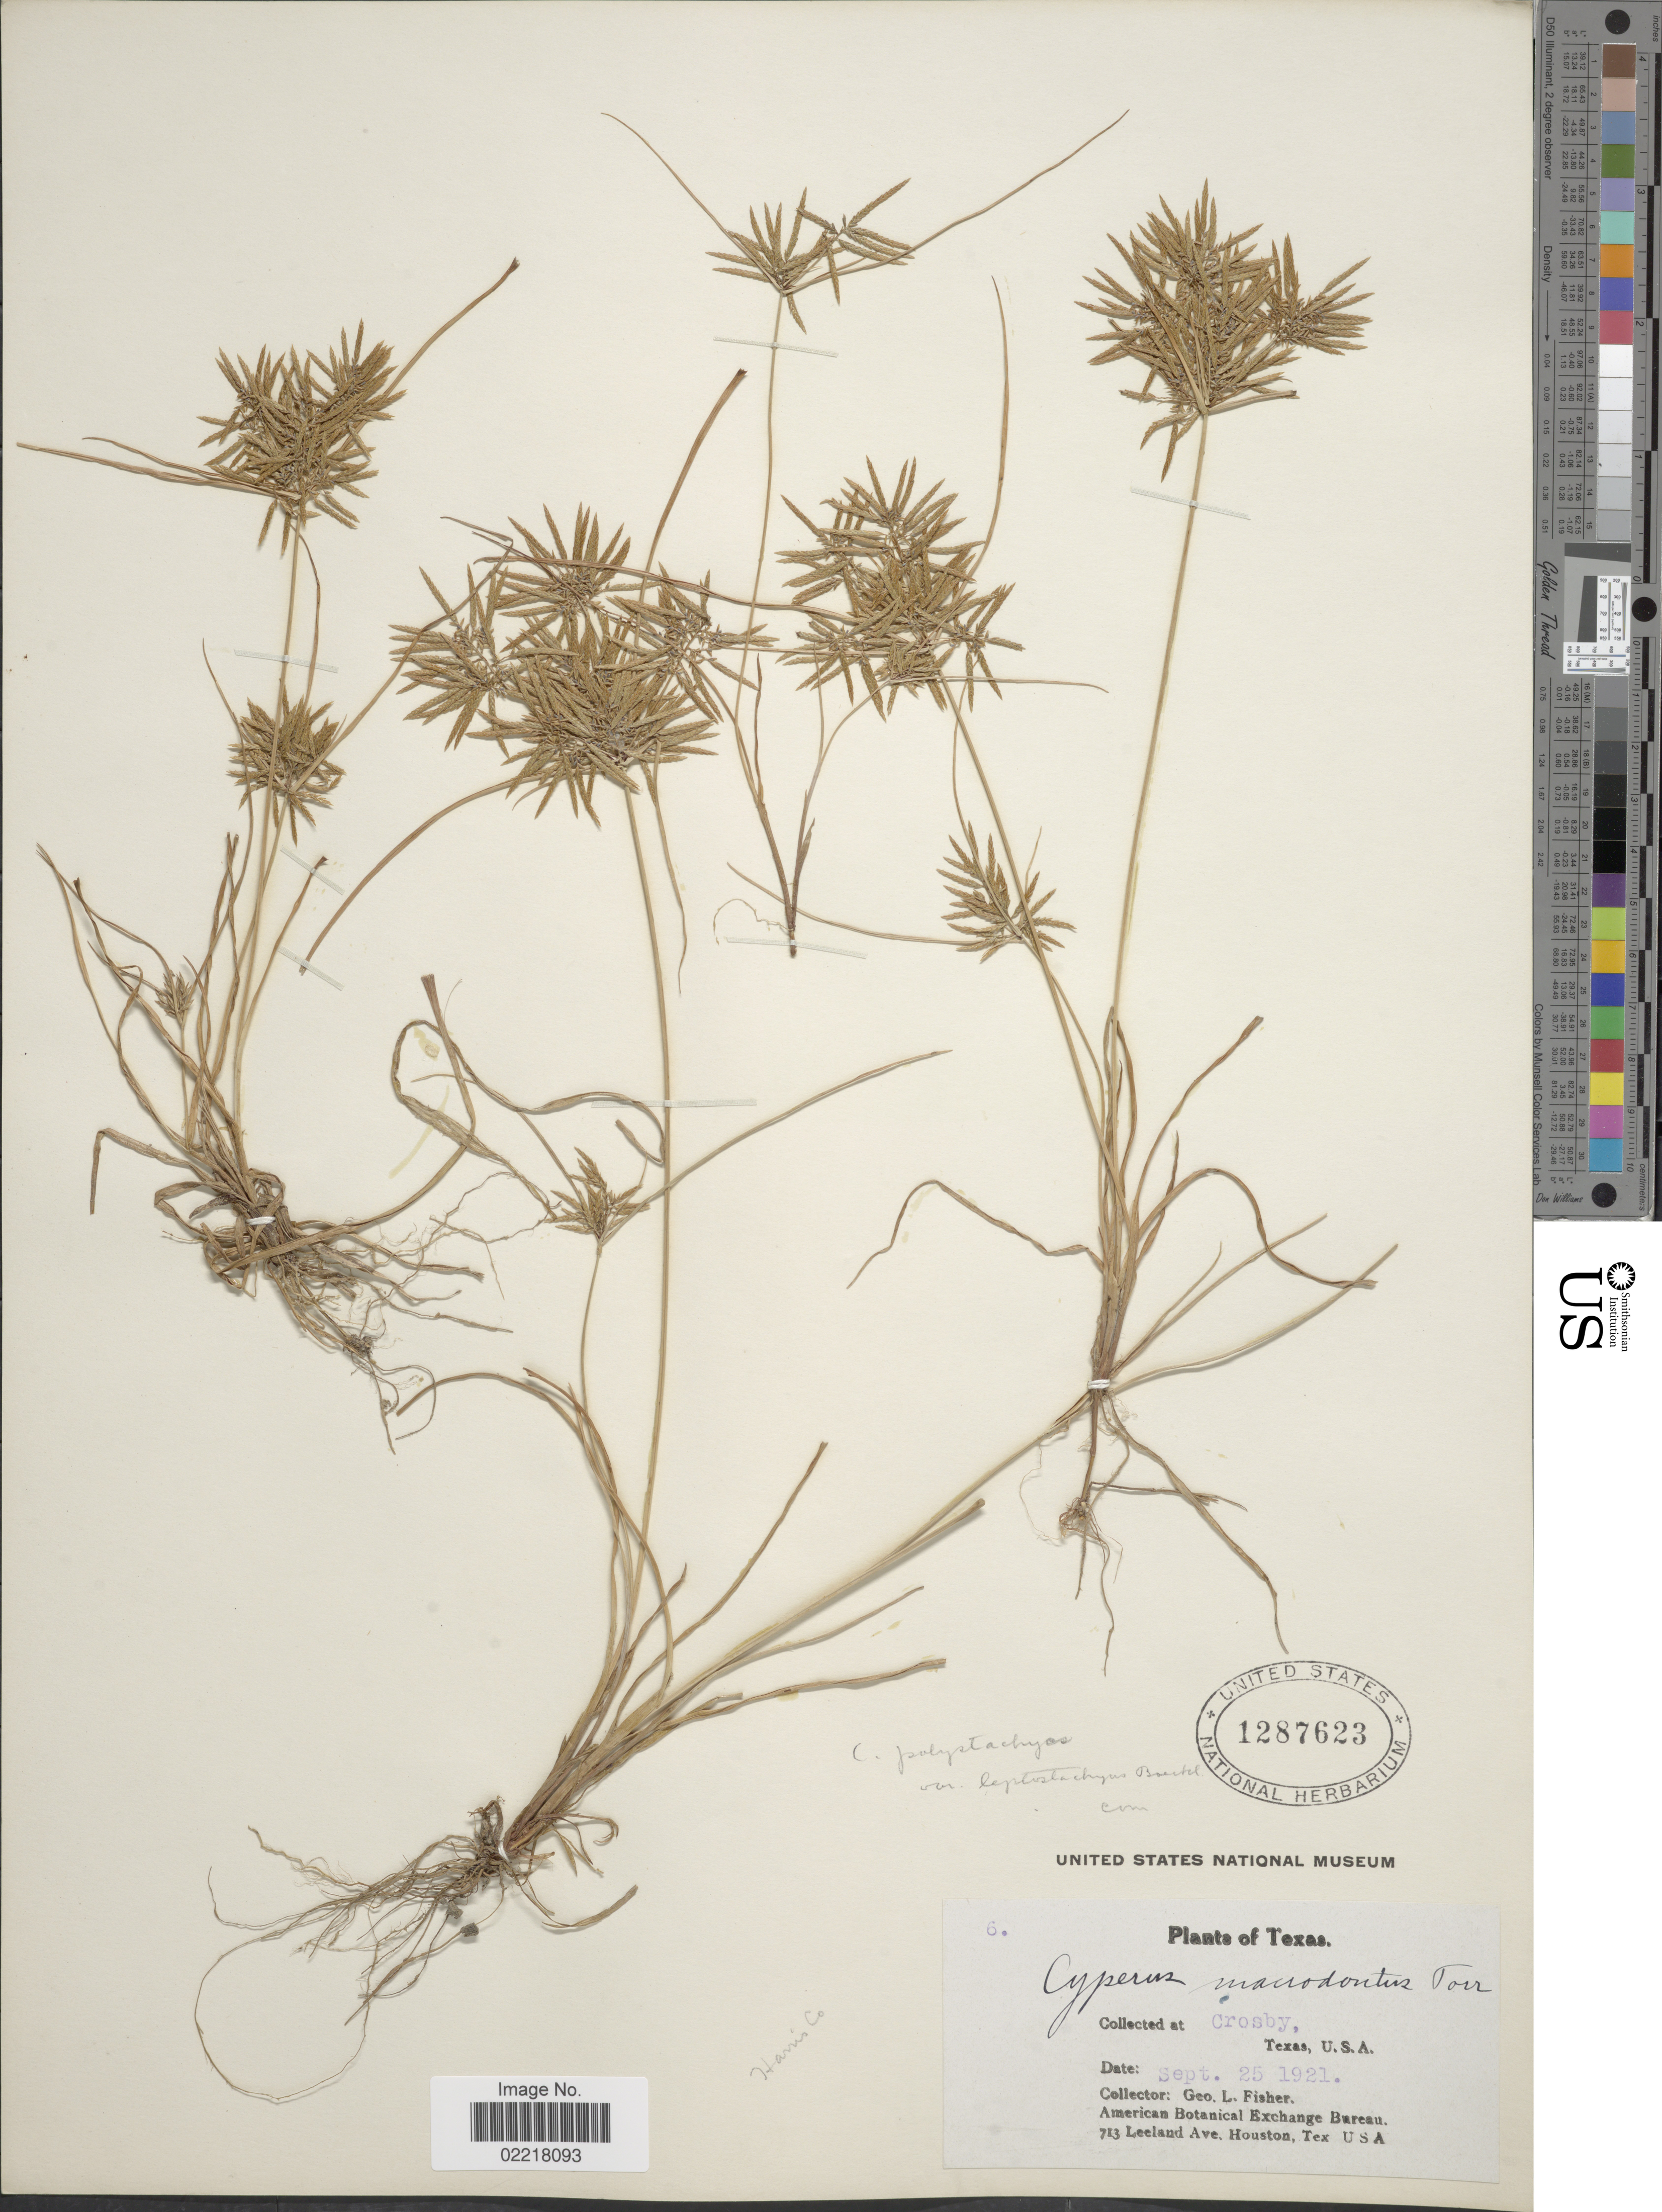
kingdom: Plantae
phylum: Tracheophyta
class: Liliopsida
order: Poales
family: Cyperaceae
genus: Cyperus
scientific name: Cyperus polystachyos var. texensis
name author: (Torr.) Fernald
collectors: G. L. Fisher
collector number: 6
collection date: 1921-09-25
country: United States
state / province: Texas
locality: Crosby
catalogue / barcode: US 1287623